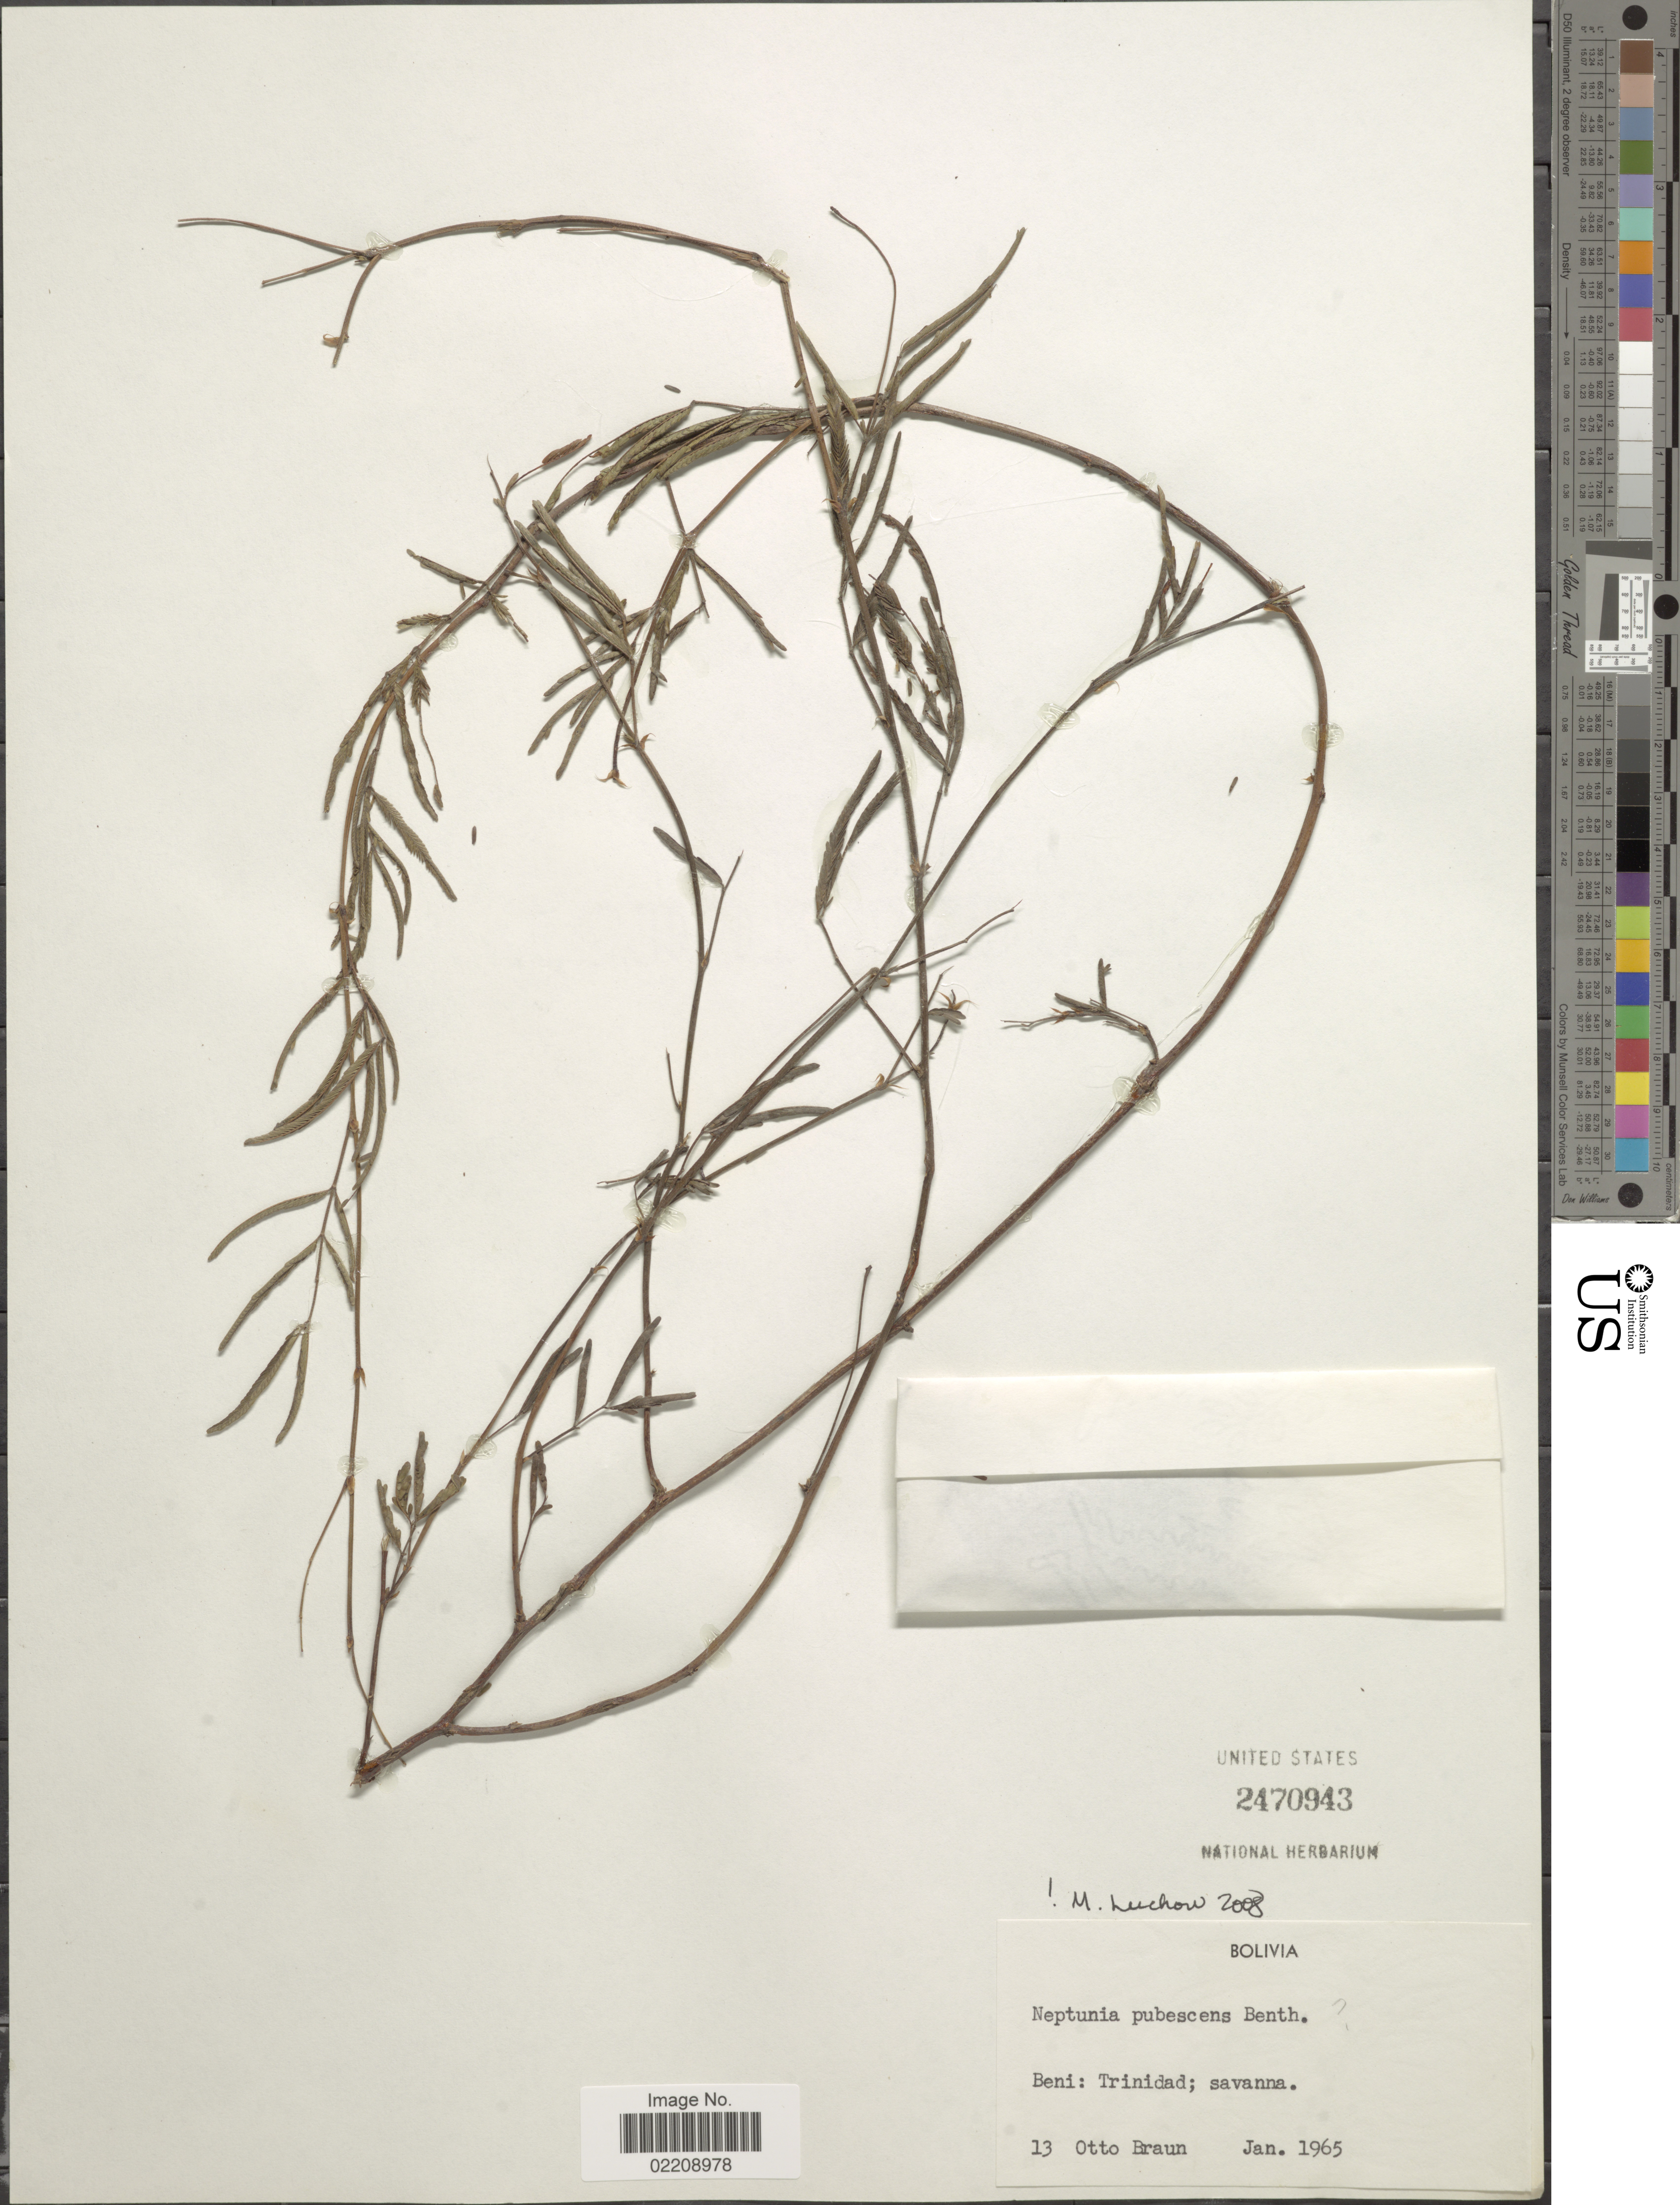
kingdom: Plantae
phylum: Tracheophyta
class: Magnoliopsida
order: Fabales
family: Fabaceae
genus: Neptunia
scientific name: Neptunia pubescens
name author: Benth.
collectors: O. Braun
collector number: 13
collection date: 1965-01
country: Bolivia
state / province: Beni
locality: Trinidad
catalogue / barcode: US 2470943